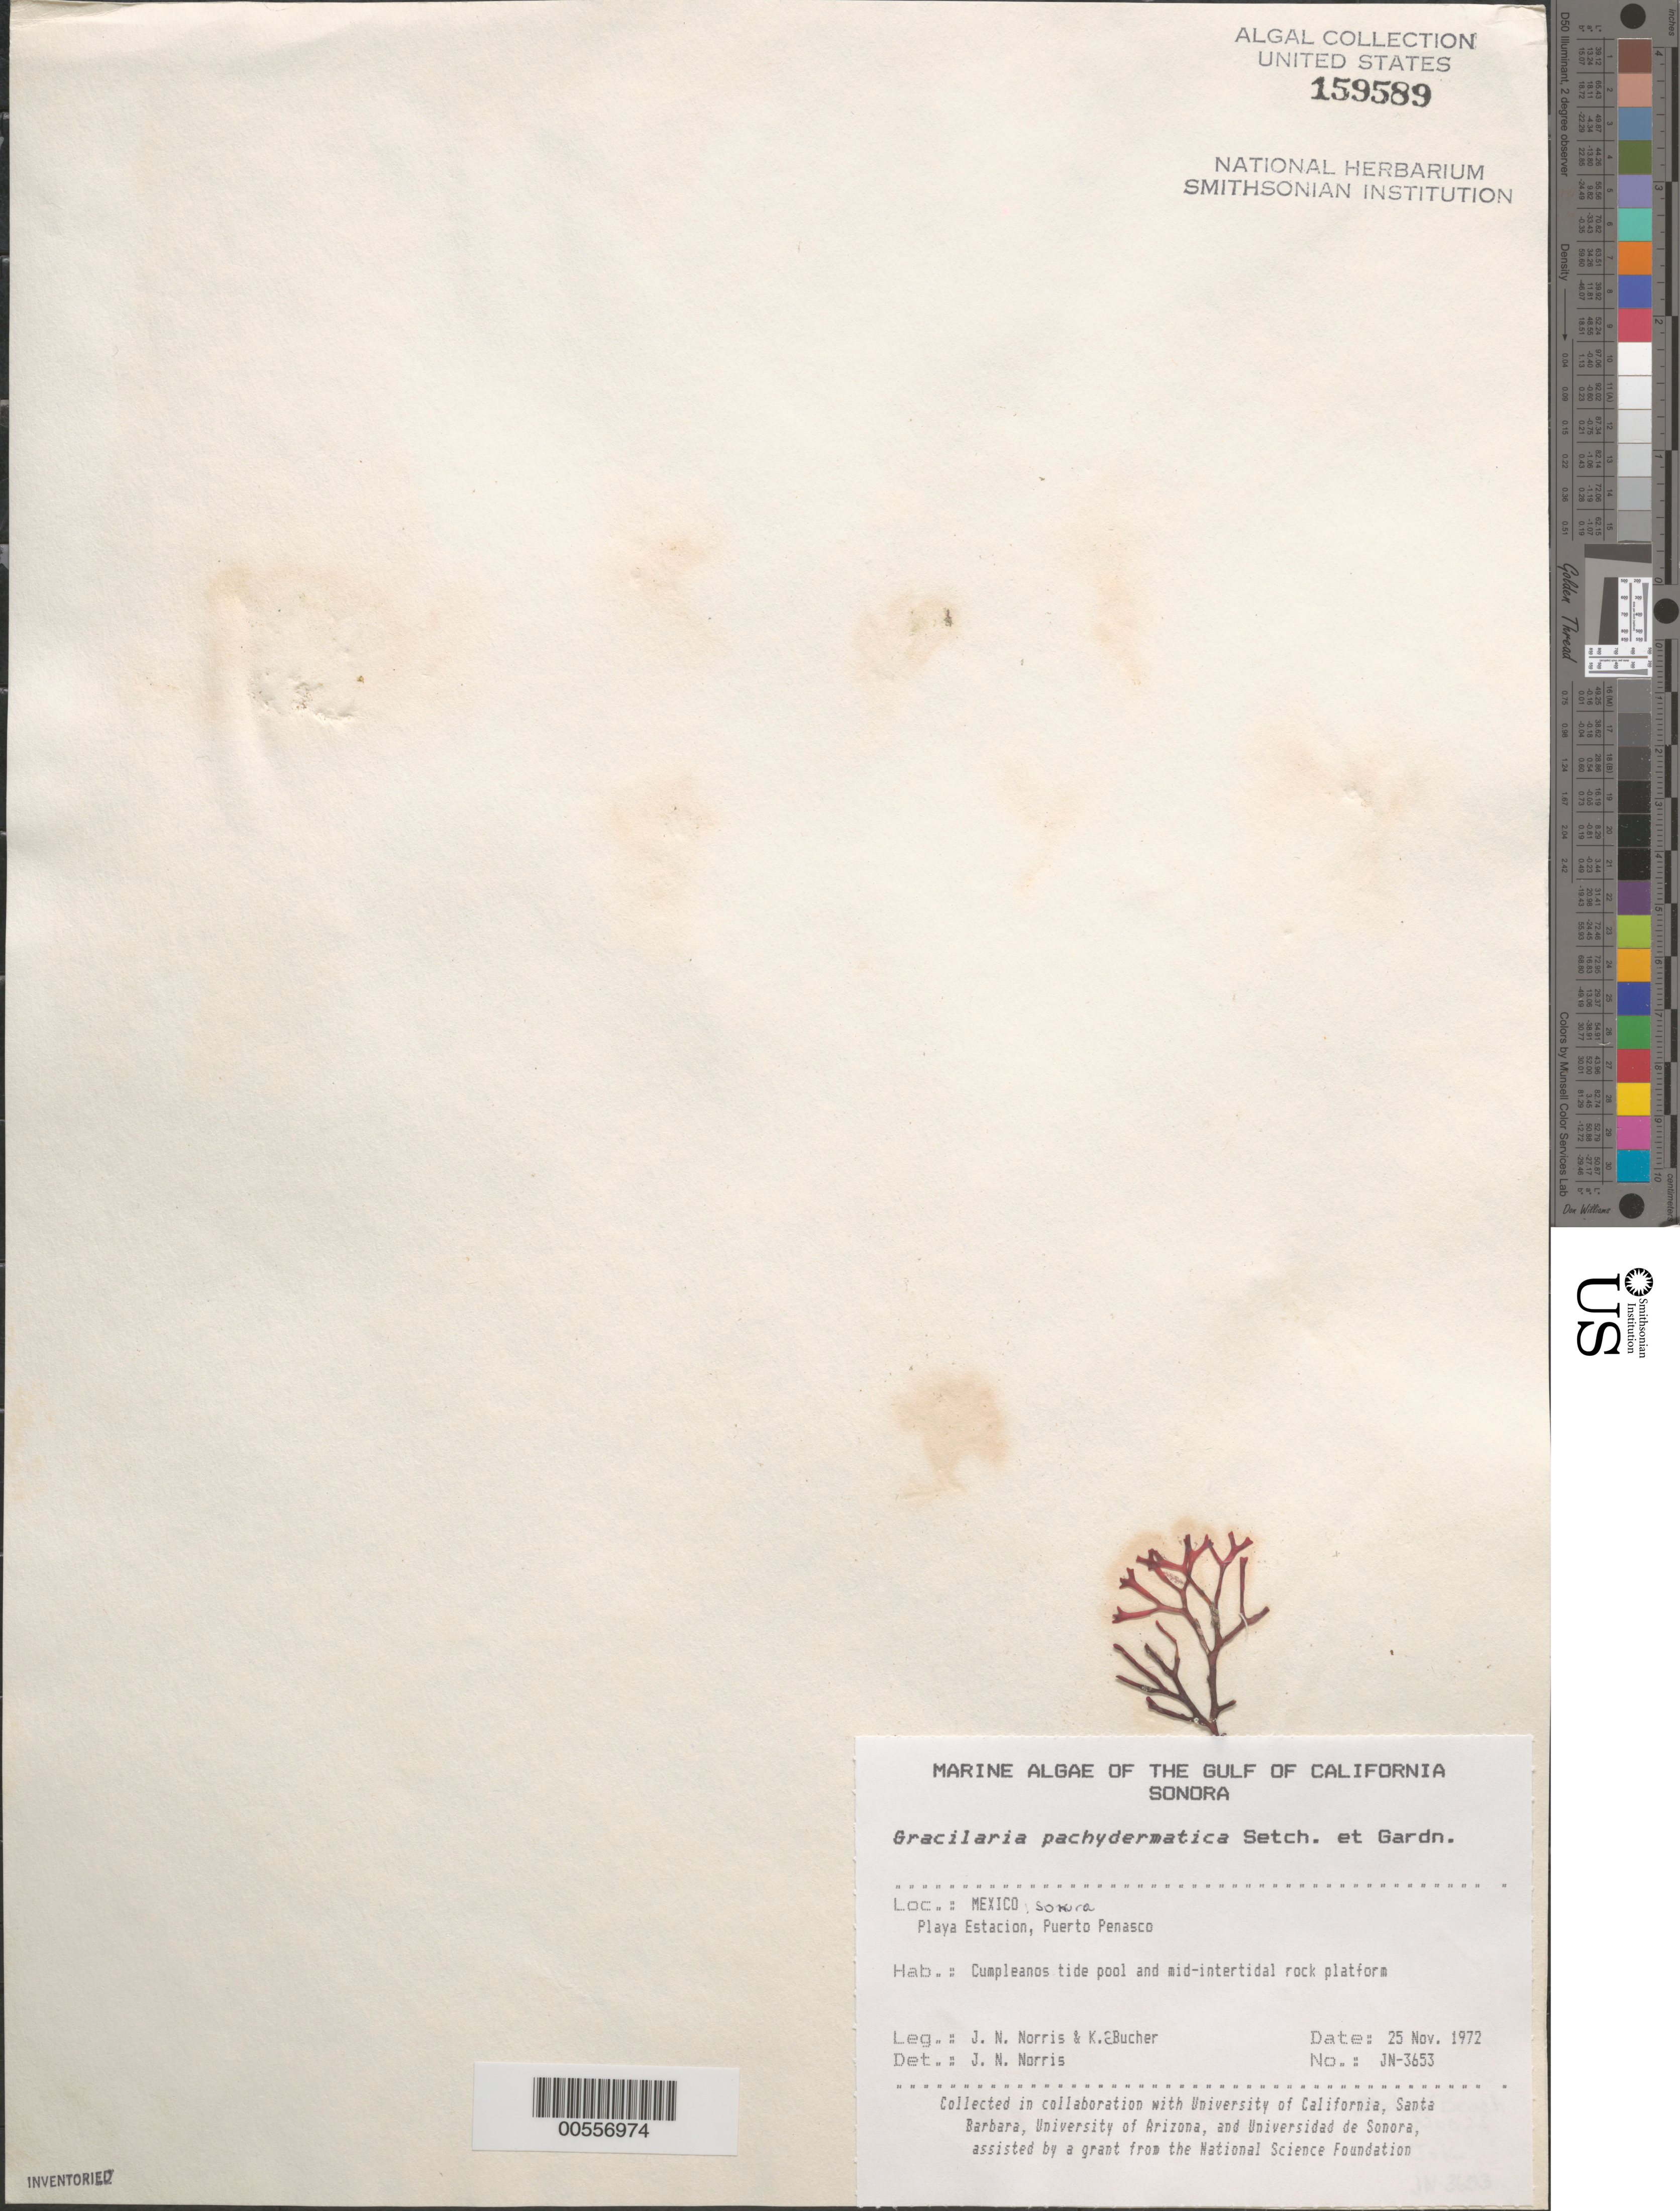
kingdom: Plantae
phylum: Rhodophyta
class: Florideophyceae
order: Gracilariales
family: Gracilariaceae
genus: Gracilaria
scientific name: Gracilaria pachydermatica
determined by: Norris, James N.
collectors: J. N. Norris & K. E. Bucher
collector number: JN-3653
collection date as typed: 25 Nov 1972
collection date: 1972-11-25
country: Mexico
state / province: Sonora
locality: Playa Estacion, Puerto Penasco, Cumpleanos tide pool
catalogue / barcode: US 159589